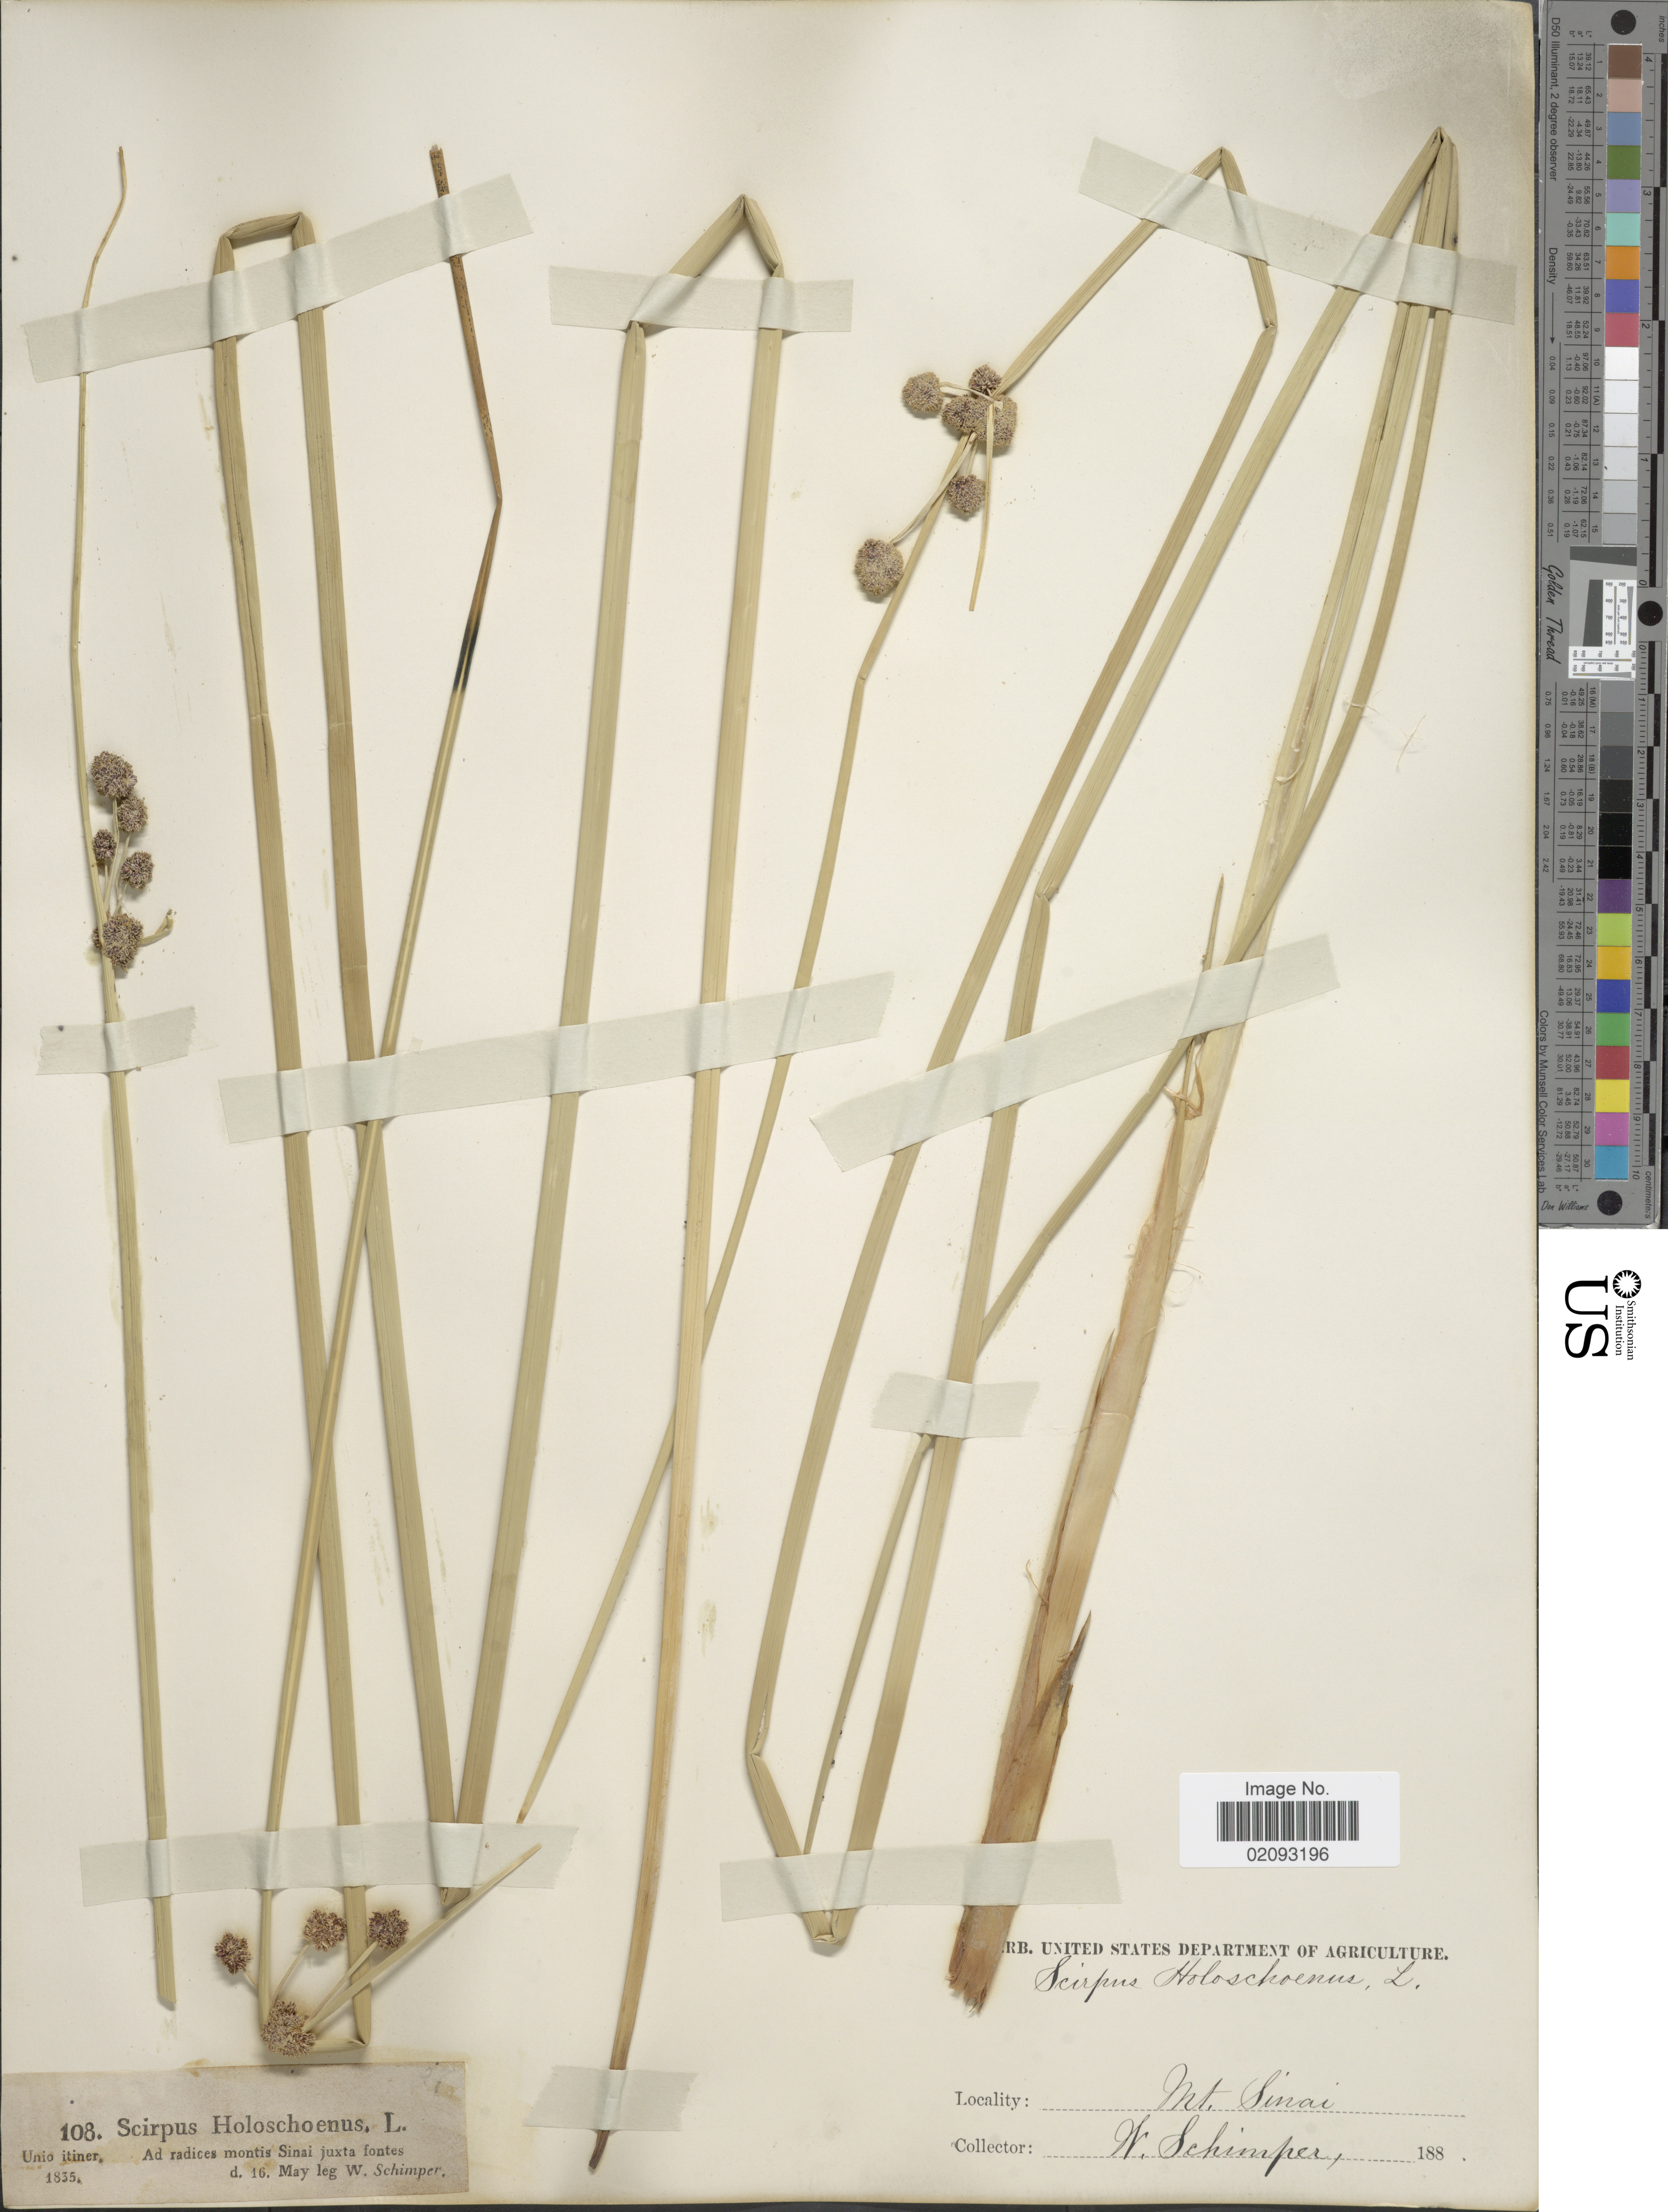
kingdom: Plantae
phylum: Tracheophyta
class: Liliopsida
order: Poales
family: Cyperaceae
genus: Scirpoides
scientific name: Scirpoides holoschoenus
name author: (L.) Soják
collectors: W. Schimper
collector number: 108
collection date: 1835-05-16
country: Egypt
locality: Montis Sinai